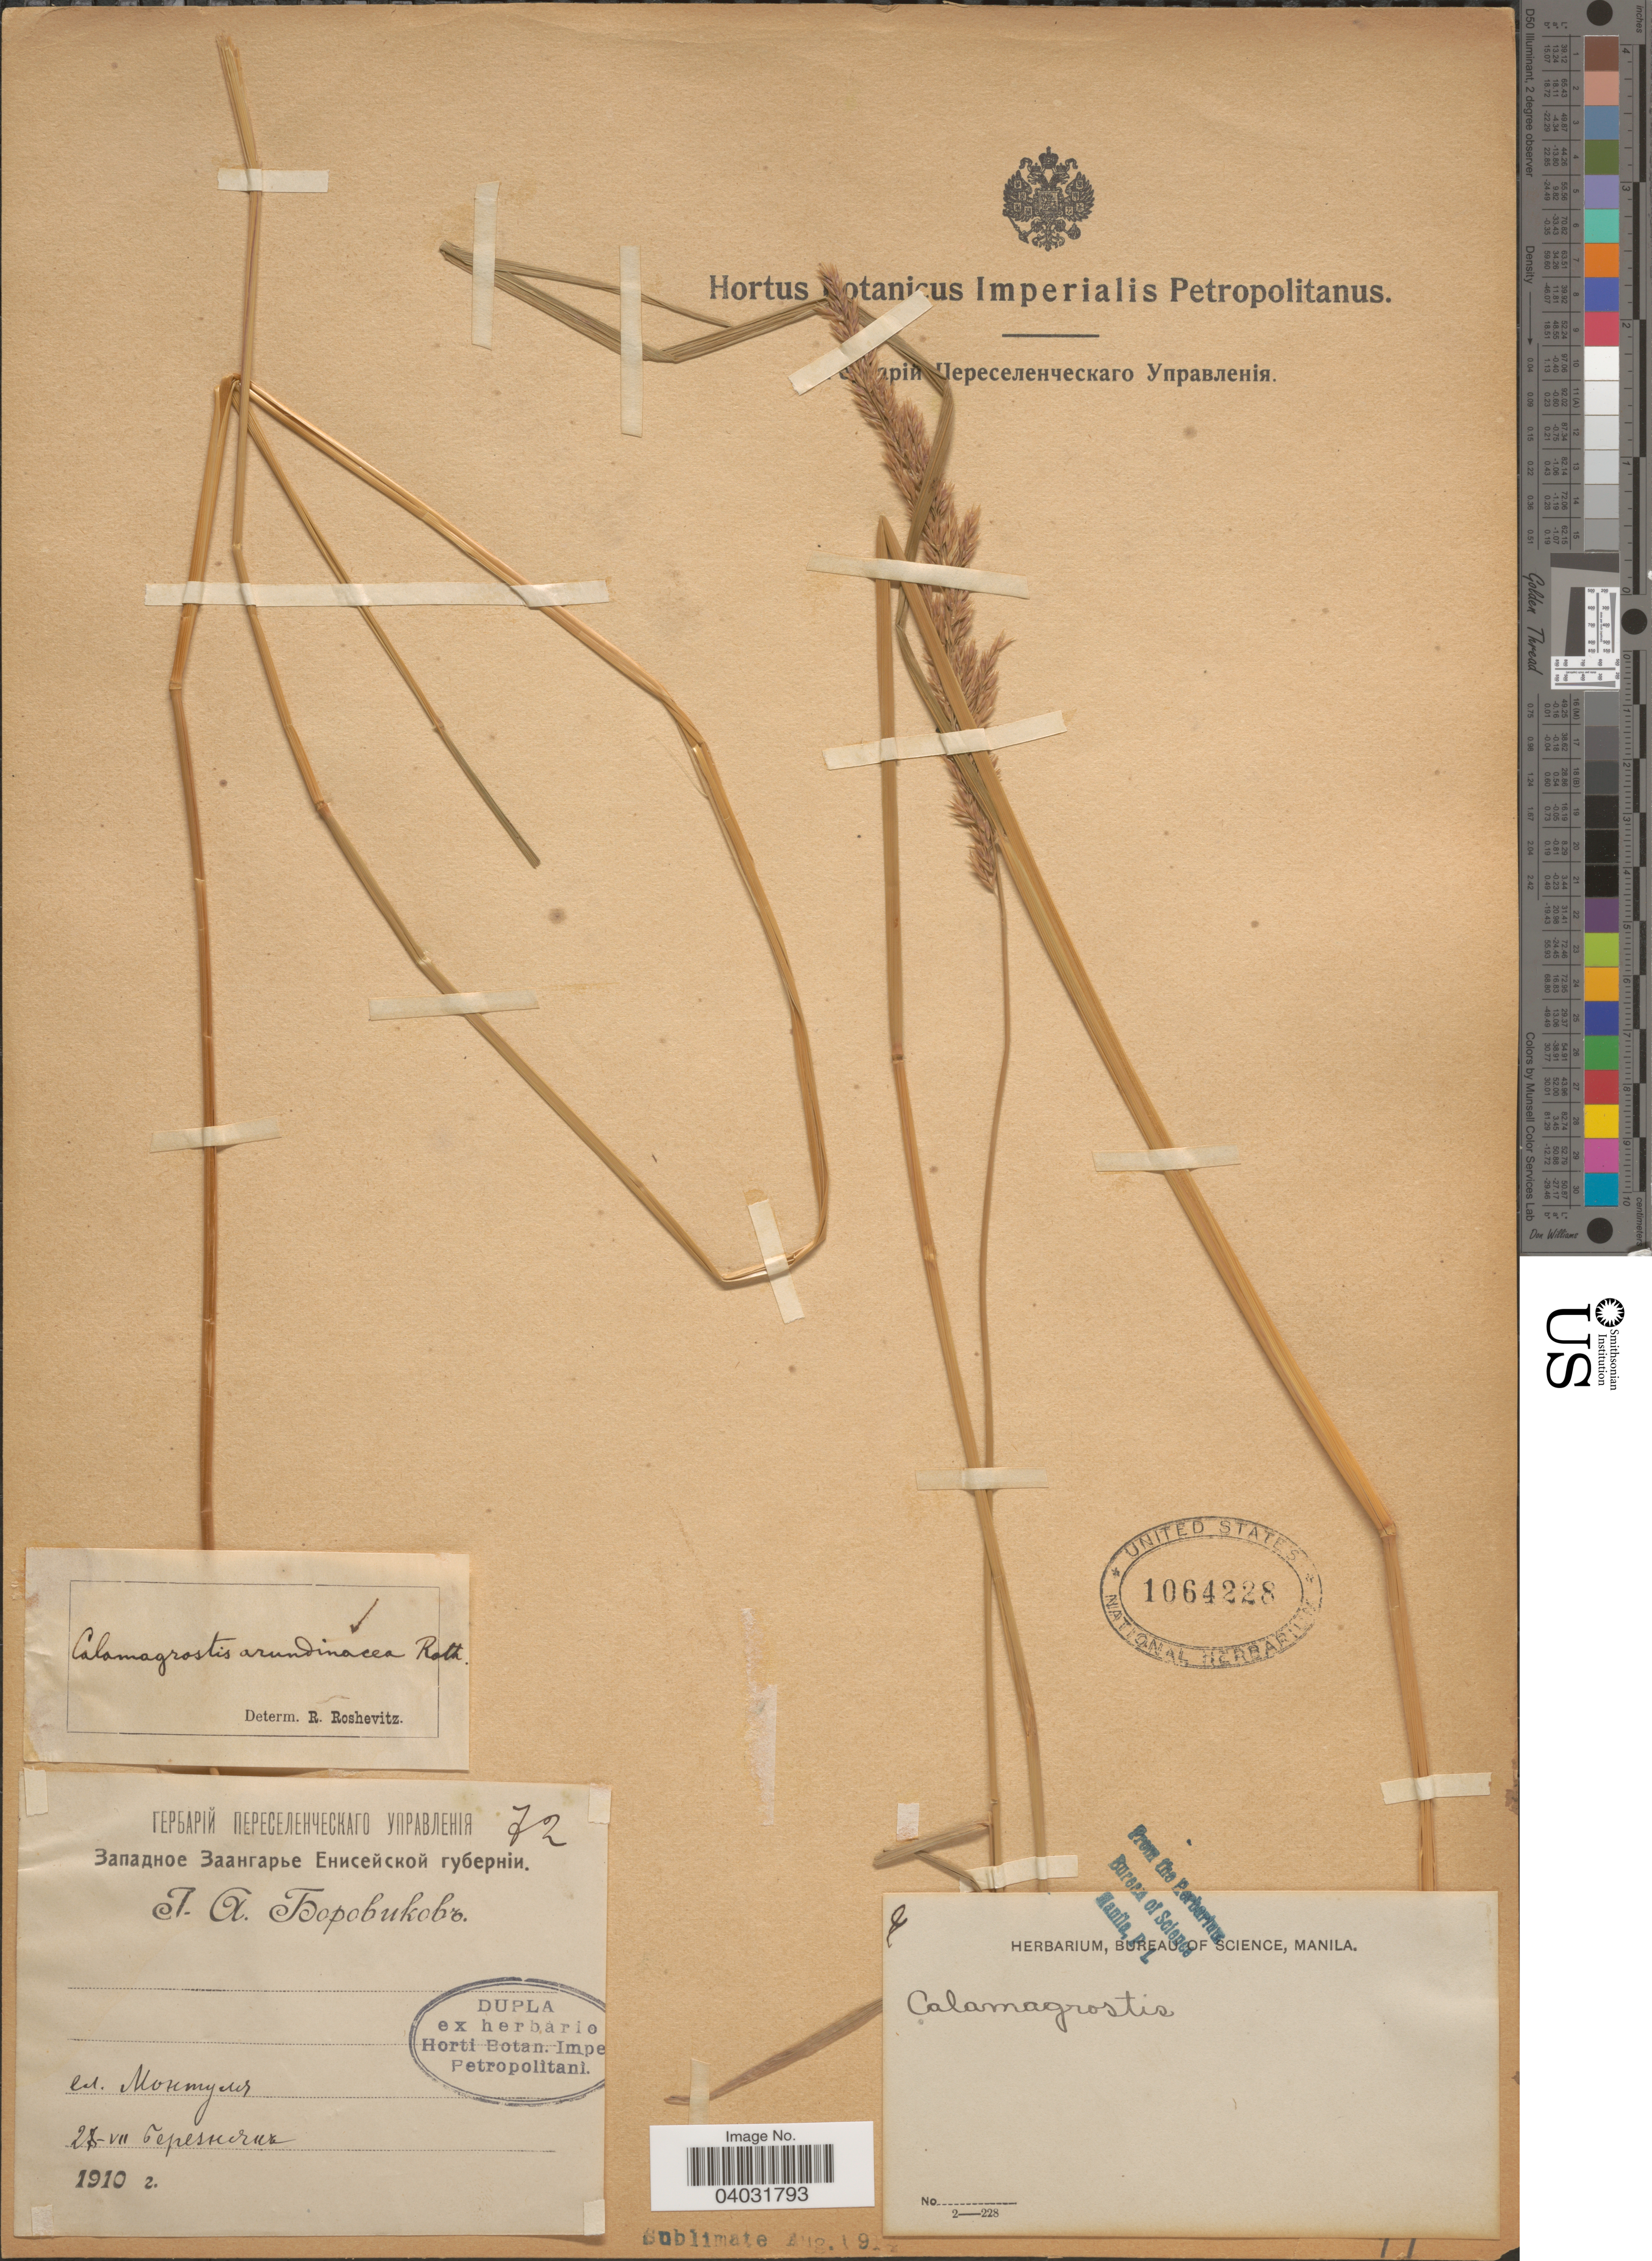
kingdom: Plantae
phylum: Tracheophyta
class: Liliopsida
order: Poales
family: Poaceae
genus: Calamagrostis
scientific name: Calamagrostis arundinacea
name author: (L.) Roth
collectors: G. Borovikov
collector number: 72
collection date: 1910-07-28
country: Russian Federation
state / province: Krasnoyarsk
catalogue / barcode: US 1064228